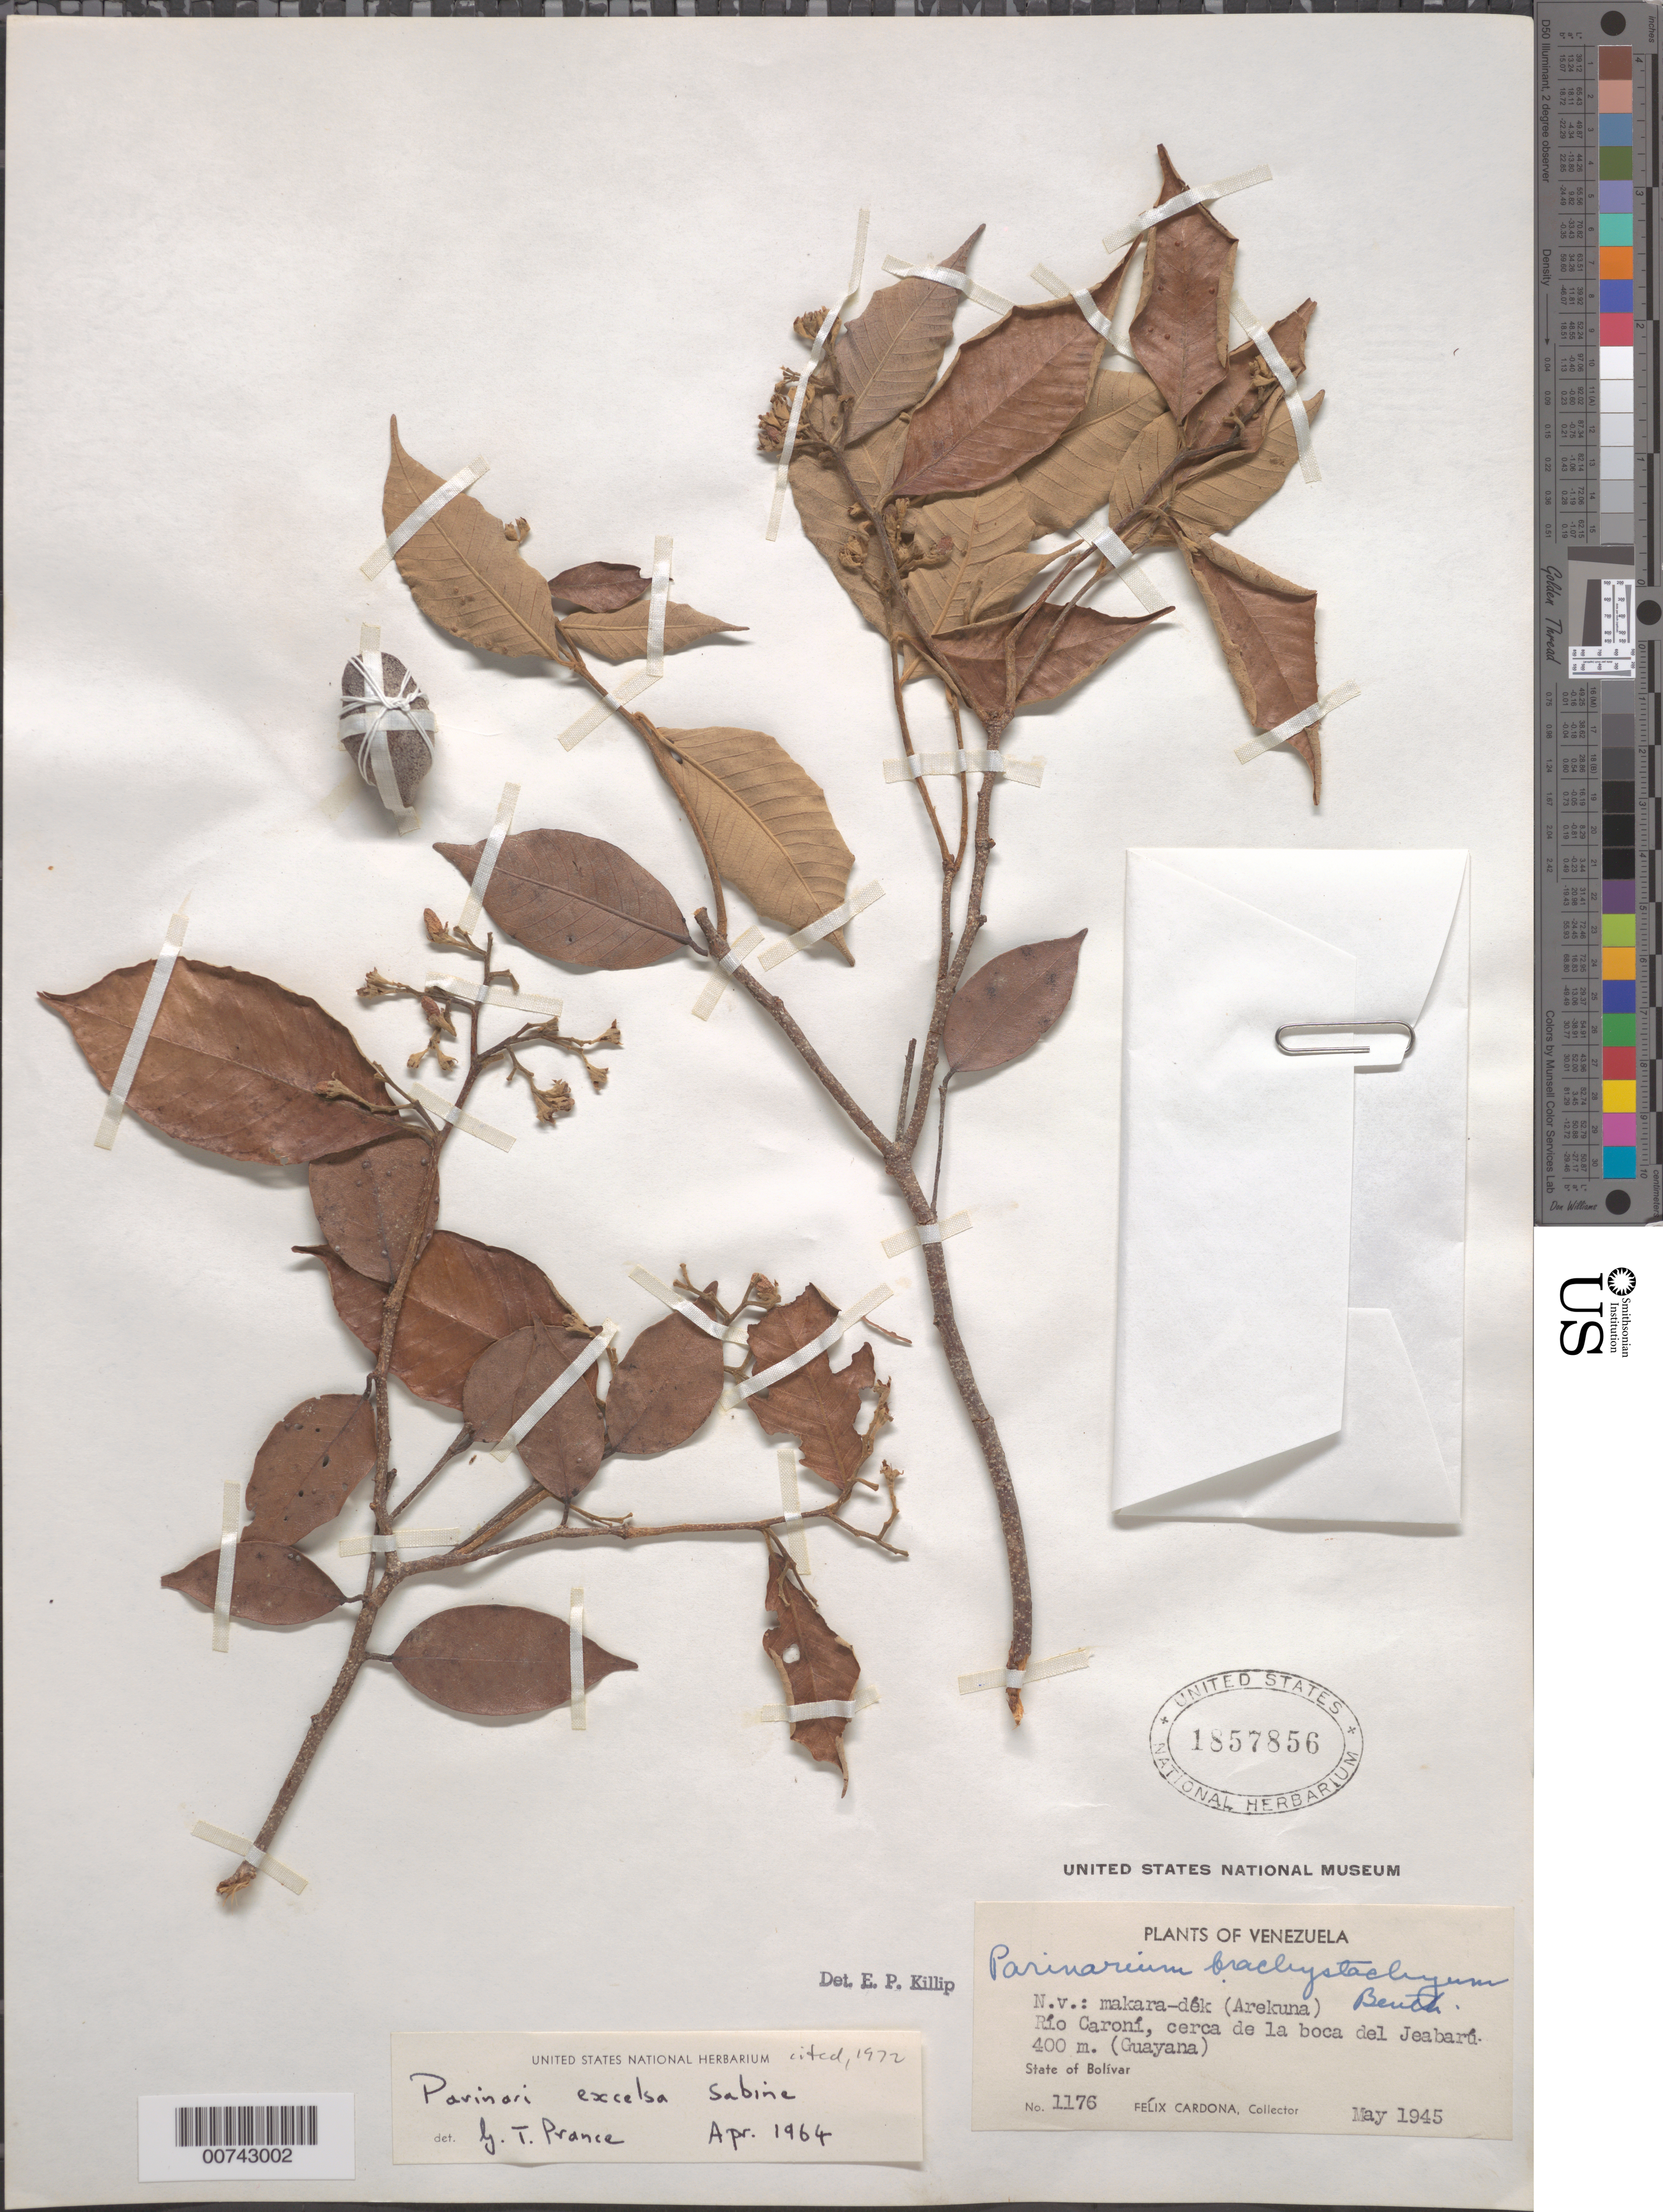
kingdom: Plantae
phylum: Tracheophyta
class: Magnoliopsida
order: Malpighiales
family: Chrysobalanaceae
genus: Parinari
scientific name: Parinari excelsa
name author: Sabine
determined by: Prance, G. T.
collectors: F. Cardona Puig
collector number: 1176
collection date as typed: May-45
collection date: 1945-05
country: Venezuela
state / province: Bolívar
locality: Río Caroní, Jeabarú (Guayana)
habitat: Cerca de la boca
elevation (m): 400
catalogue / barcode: US 1857856